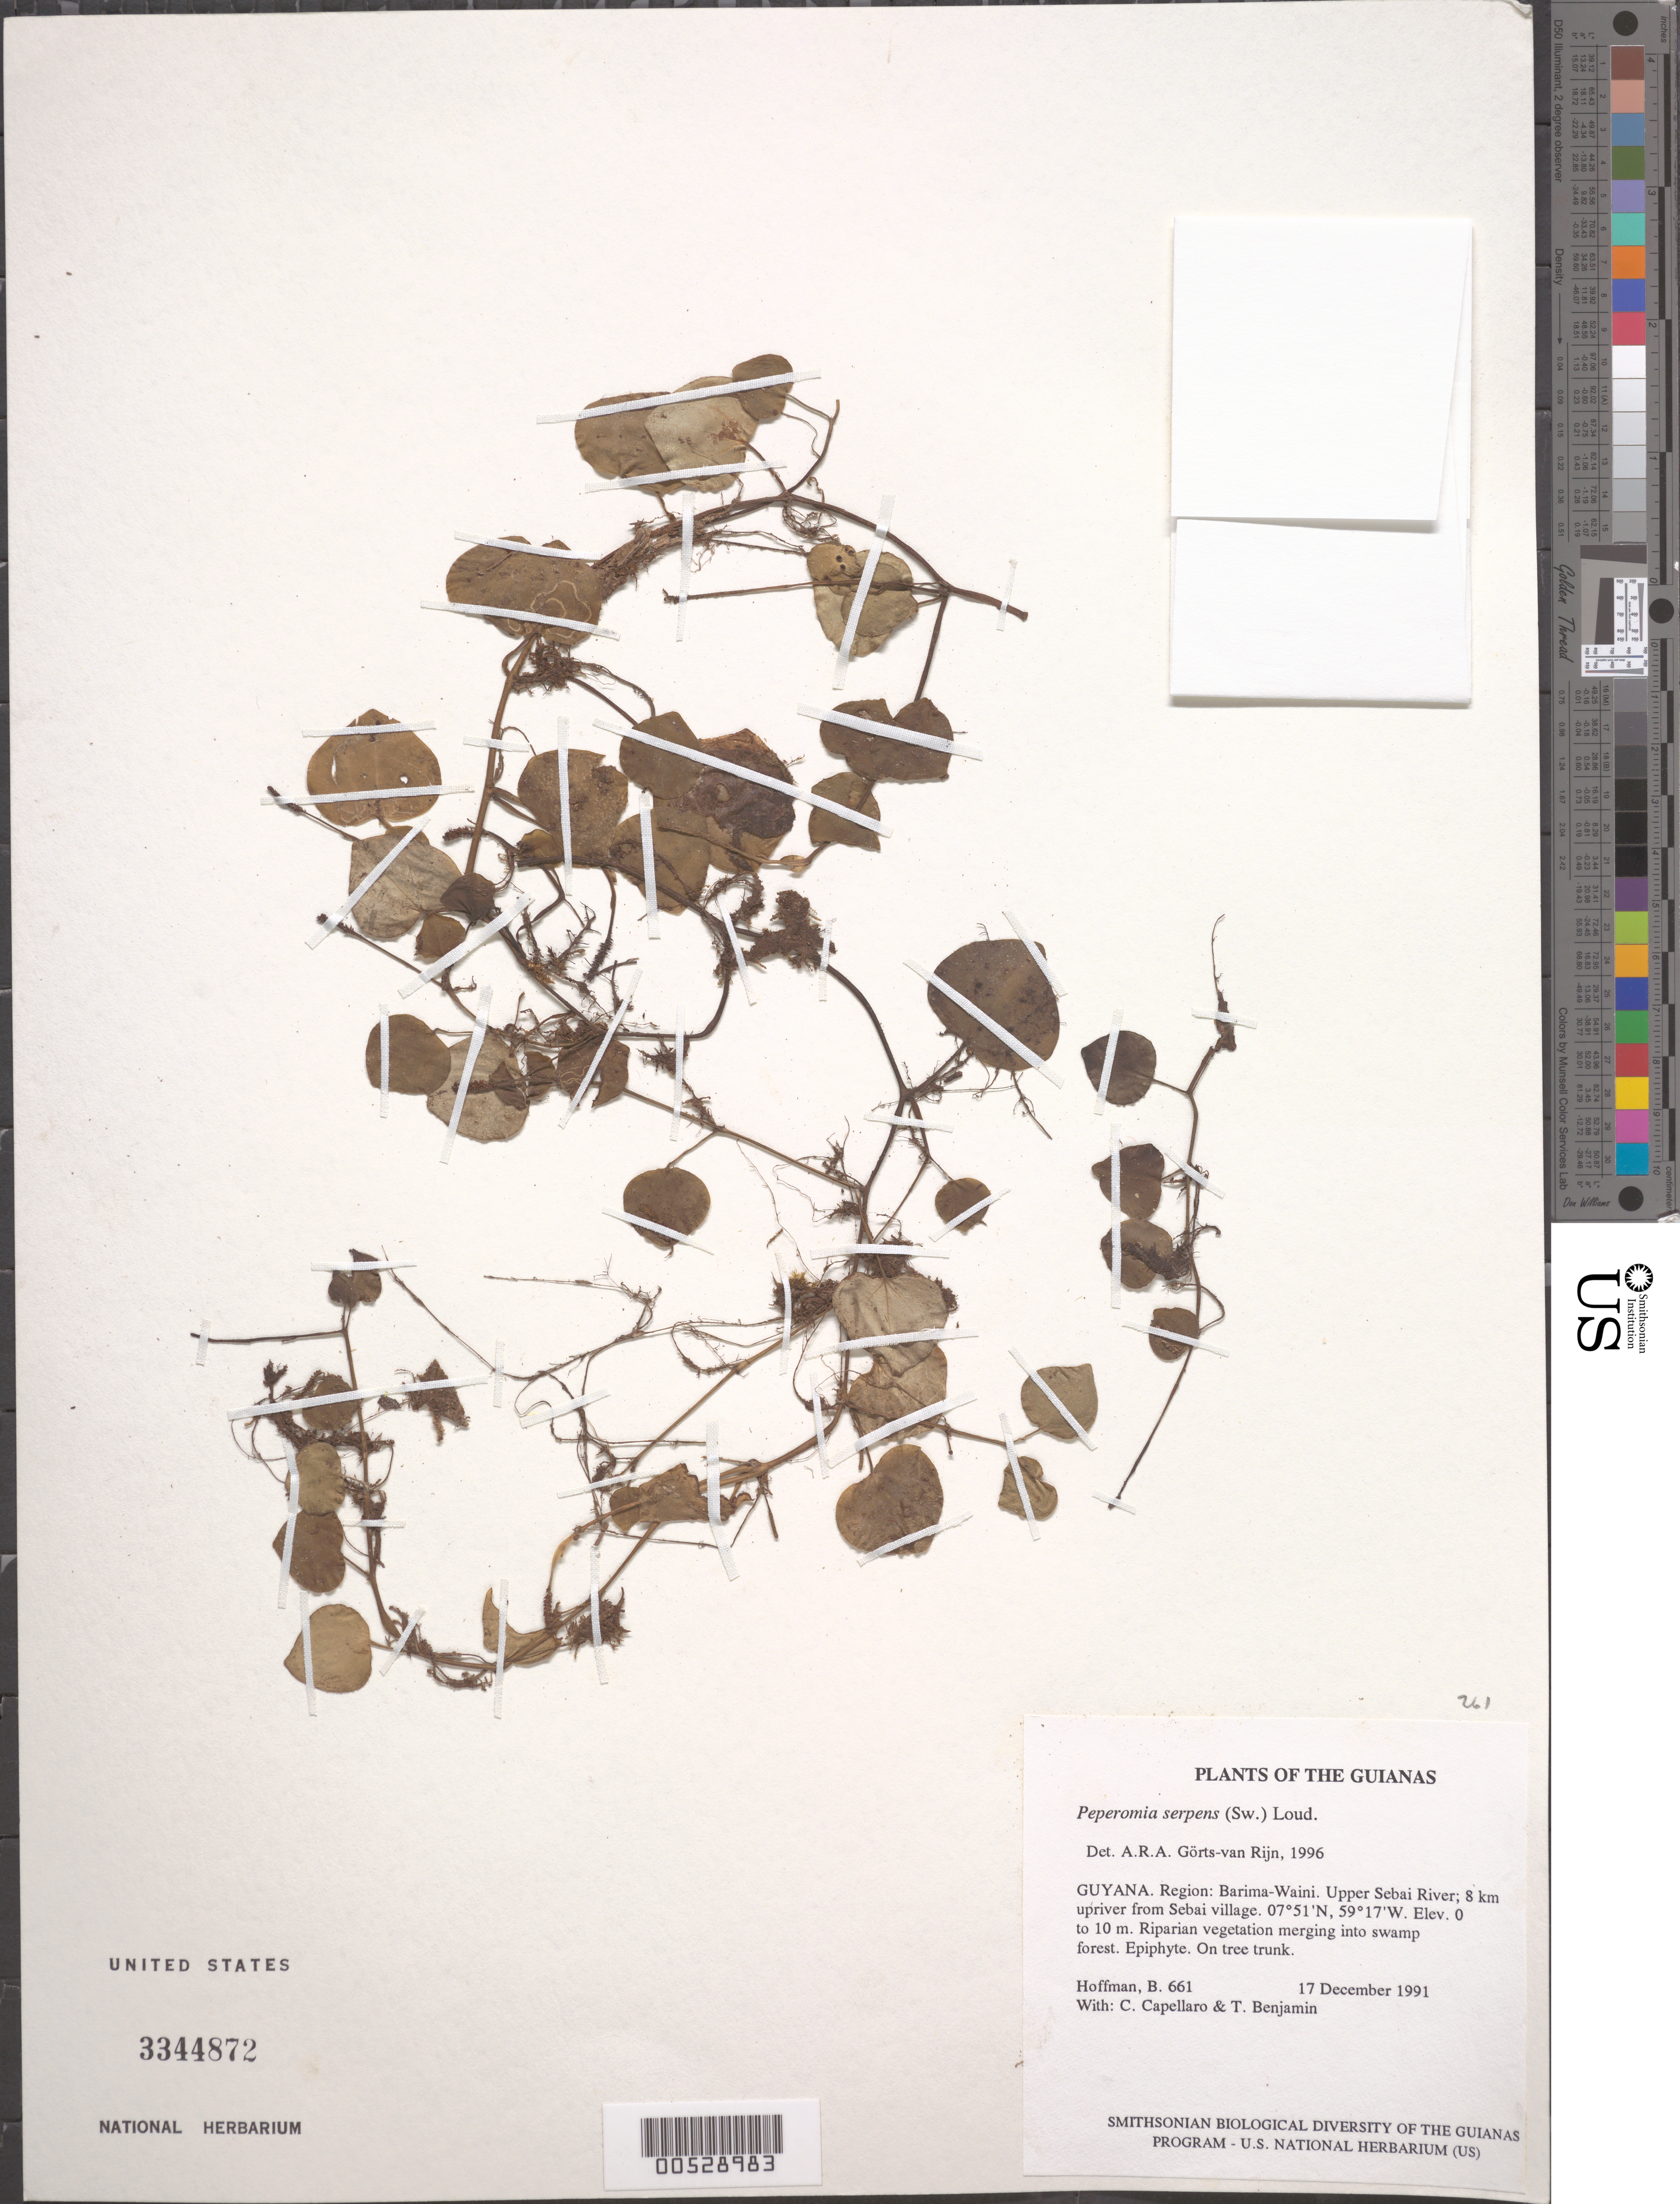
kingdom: Plantae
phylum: Tracheophyta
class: Magnoliopsida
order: Piperales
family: Piperaceae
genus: Peperomia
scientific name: Peperomia serpens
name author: (Sw.) Loudon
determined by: Görts-van Rijn, A. R. A.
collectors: B. Hoffman, C. Capellaro & T. Benjamin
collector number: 661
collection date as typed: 17 December 1991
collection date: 1991-12-17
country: Guyana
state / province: Barima-Waini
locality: Upper Sebai River; 8 km upriver from Sebai Village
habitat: Riparian vegetation merging into swamp forest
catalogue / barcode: US 3344872